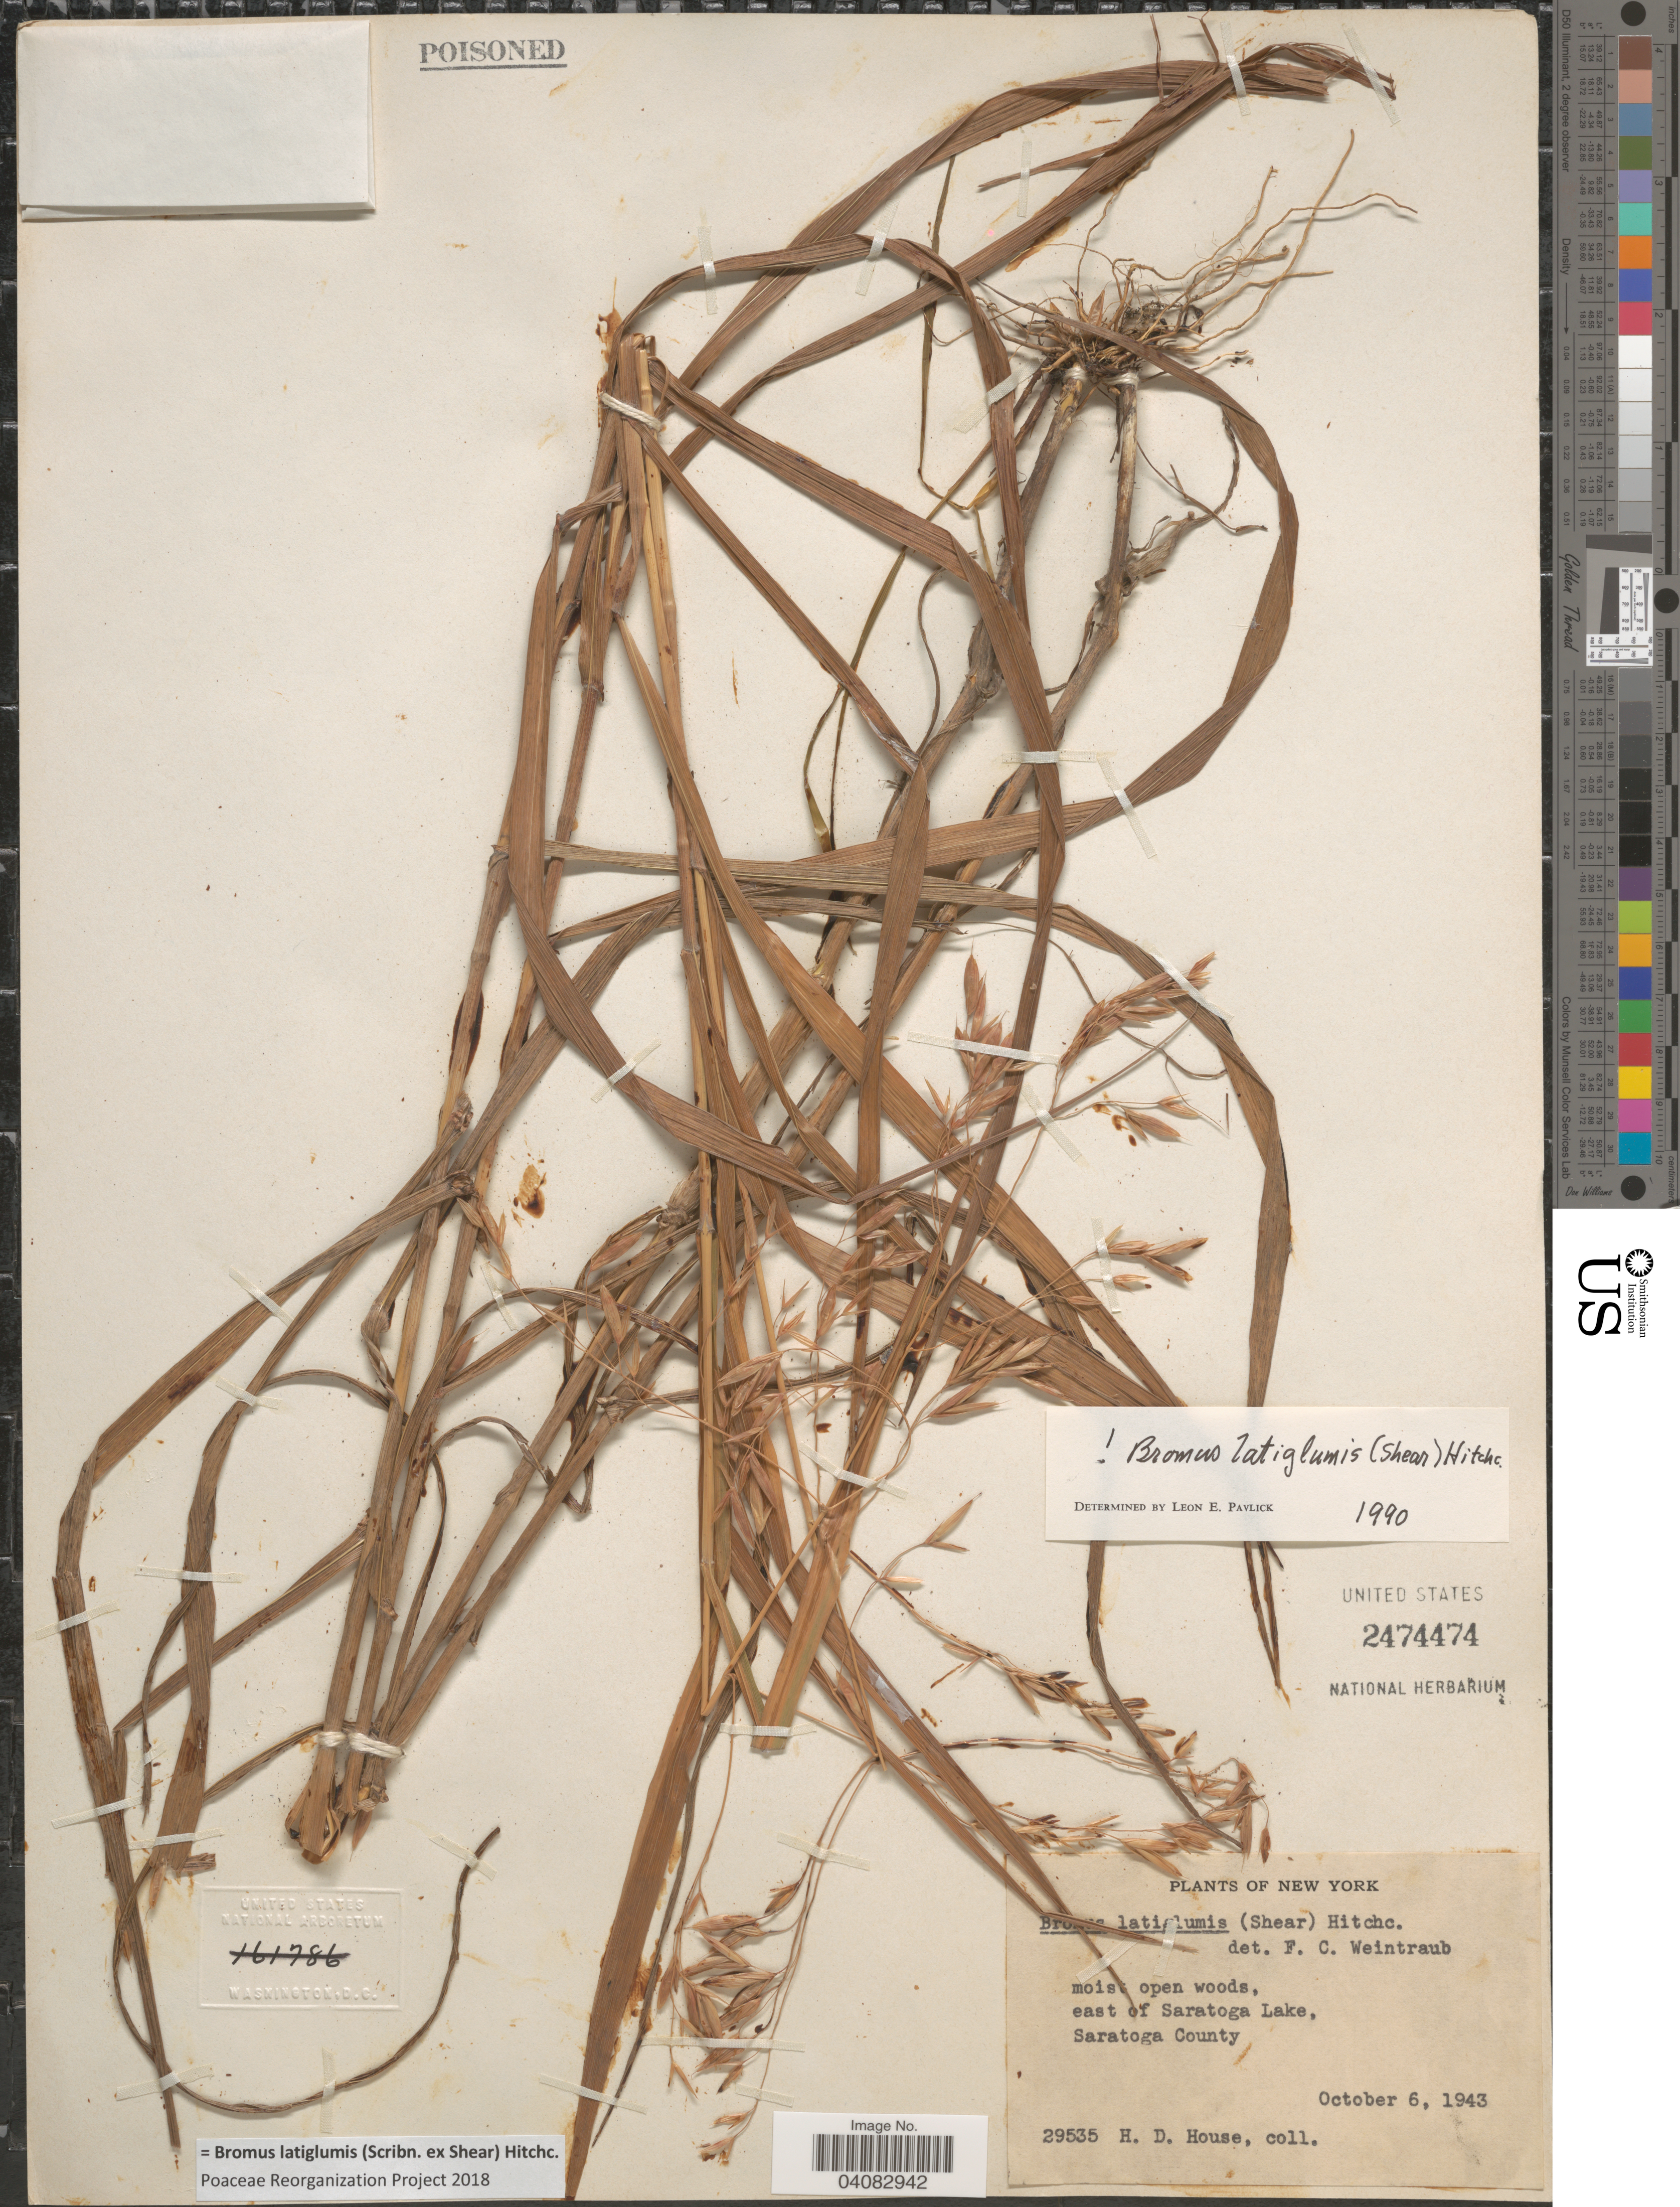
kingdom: Plantae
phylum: Tracheophyta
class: Liliopsida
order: Poales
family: Poaceae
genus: Bromus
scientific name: Bromus latiglumis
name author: (Scribn. ex Shear) Hitchc.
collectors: H. D. House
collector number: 29535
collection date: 1943-10-06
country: United States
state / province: New York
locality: East of Saratoga Lake, Saratoga County.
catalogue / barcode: US 2474474